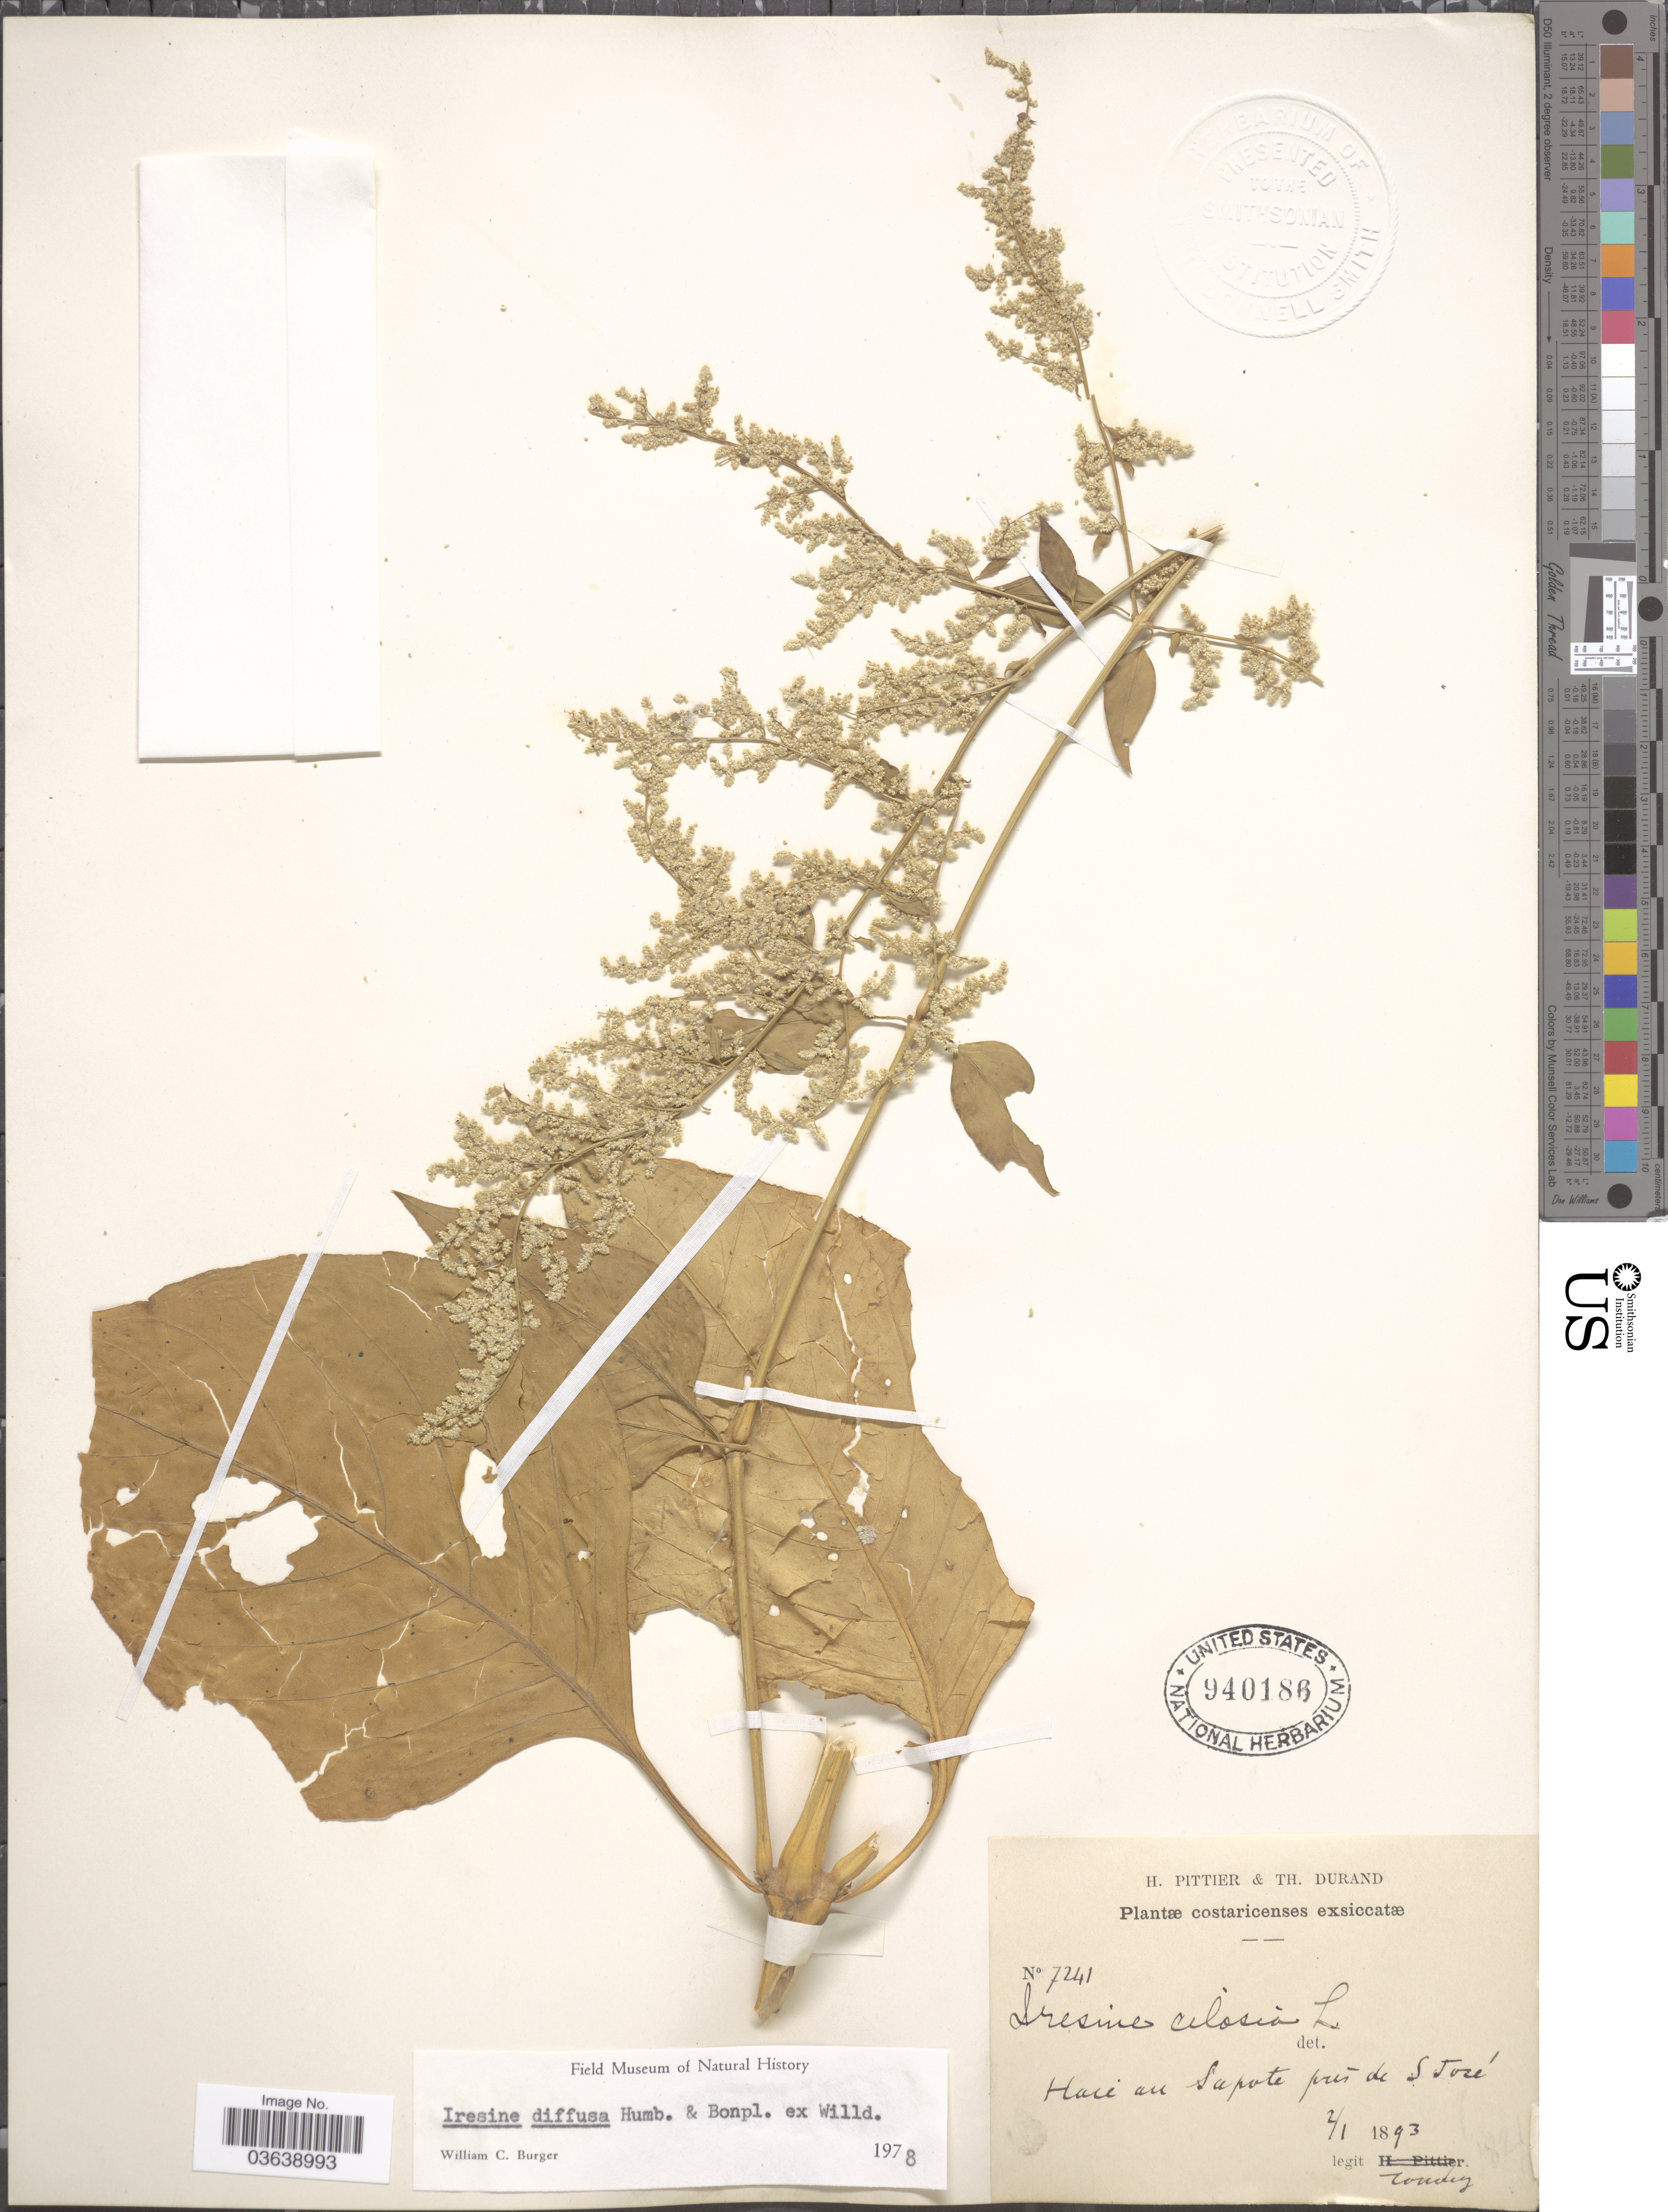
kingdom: Plantae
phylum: Tracheophyta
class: Magnoliopsida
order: Caryophyllales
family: Amaranthaceae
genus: Iresine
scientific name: Iresine celosia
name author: L.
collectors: Tonduz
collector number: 7241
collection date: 1893-01-02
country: Costa Rica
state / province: San José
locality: Haie au Sapote prés de S José.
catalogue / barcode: US 940186